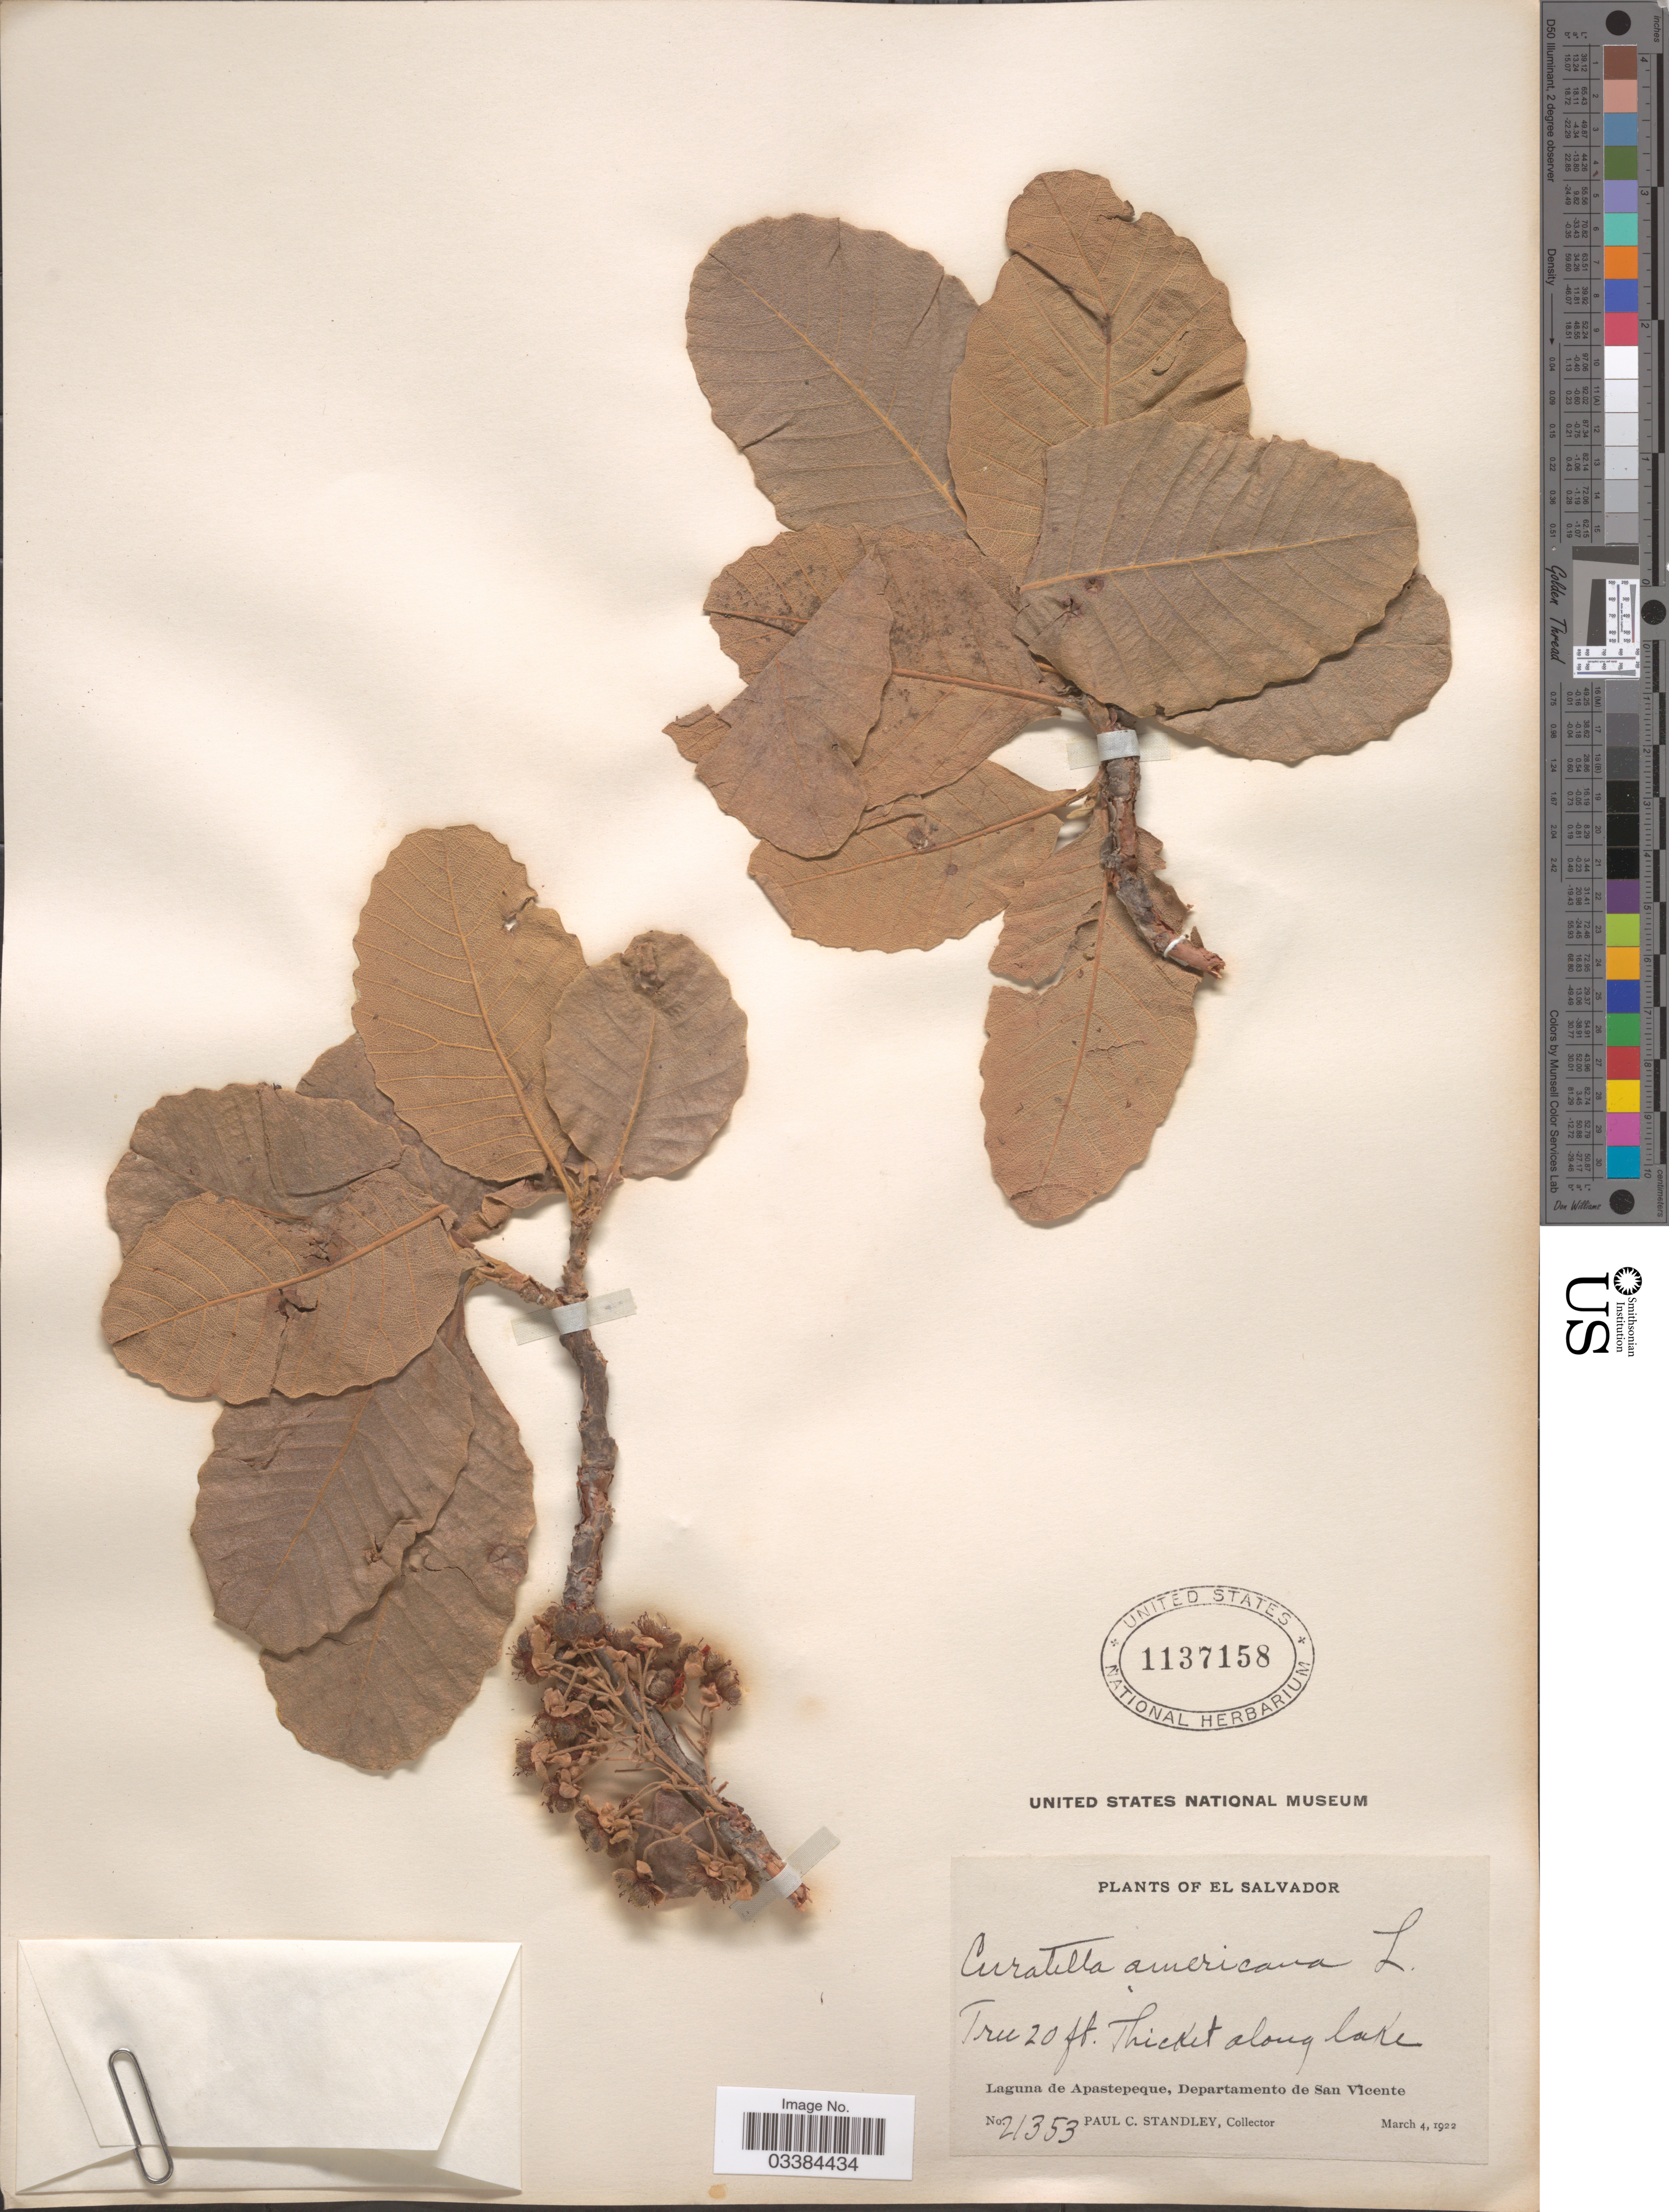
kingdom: Plantae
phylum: Tracheophyta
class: Magnoliopsida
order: Dilleniales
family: Dilleniaceae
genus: Curatella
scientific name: Curatella americana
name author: L.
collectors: P. C. Standley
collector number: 21353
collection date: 1922-03-04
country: El Salvador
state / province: San Vincente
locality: Laguna de Apastepeque, Departamento de San Vicente.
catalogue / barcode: US 1137158